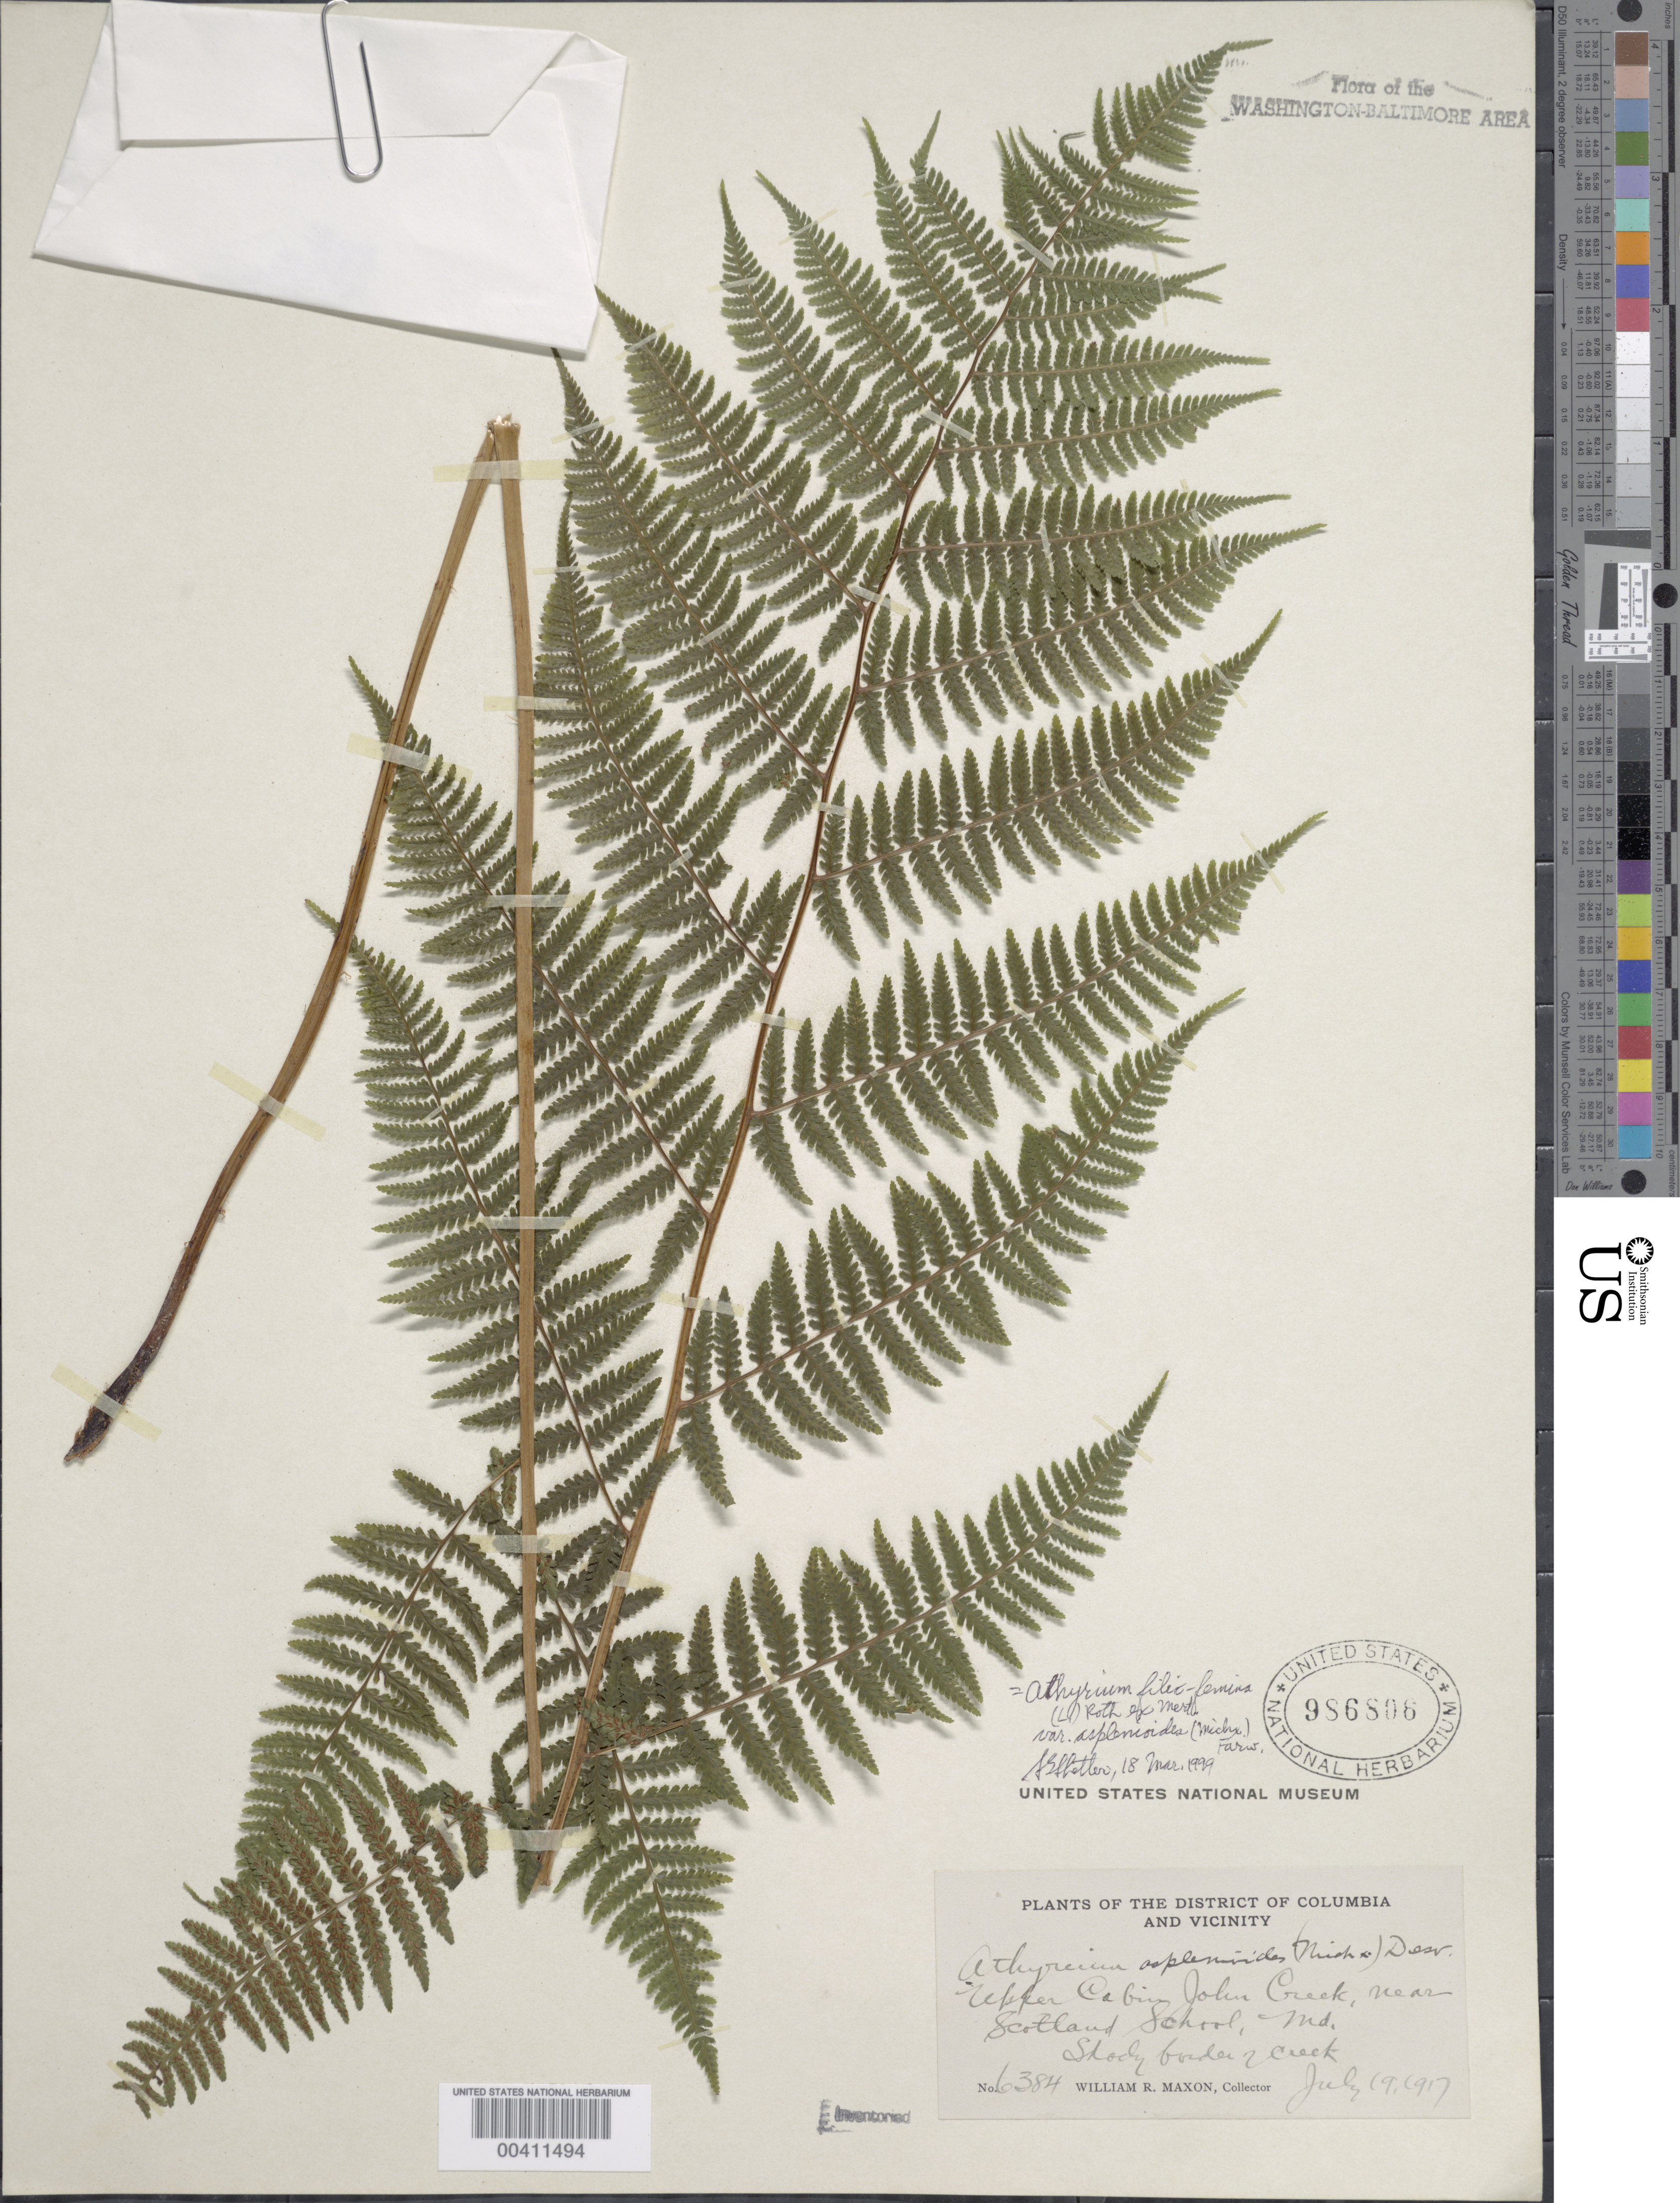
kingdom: Plantae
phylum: Tracheophyta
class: Polypodiopsida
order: Polypodiales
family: Athyriaceae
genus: Athyrium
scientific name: Athyrium filix-femina var. asplenioides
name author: (Michx.) Farw.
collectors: W. R. Maxon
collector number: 6384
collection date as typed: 19 Jul 1917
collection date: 1917-07-19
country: United States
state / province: Maryland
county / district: Montgomery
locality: Upper Cabin John Creek, near Scotland School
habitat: Shady border of creek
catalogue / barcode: US 986806